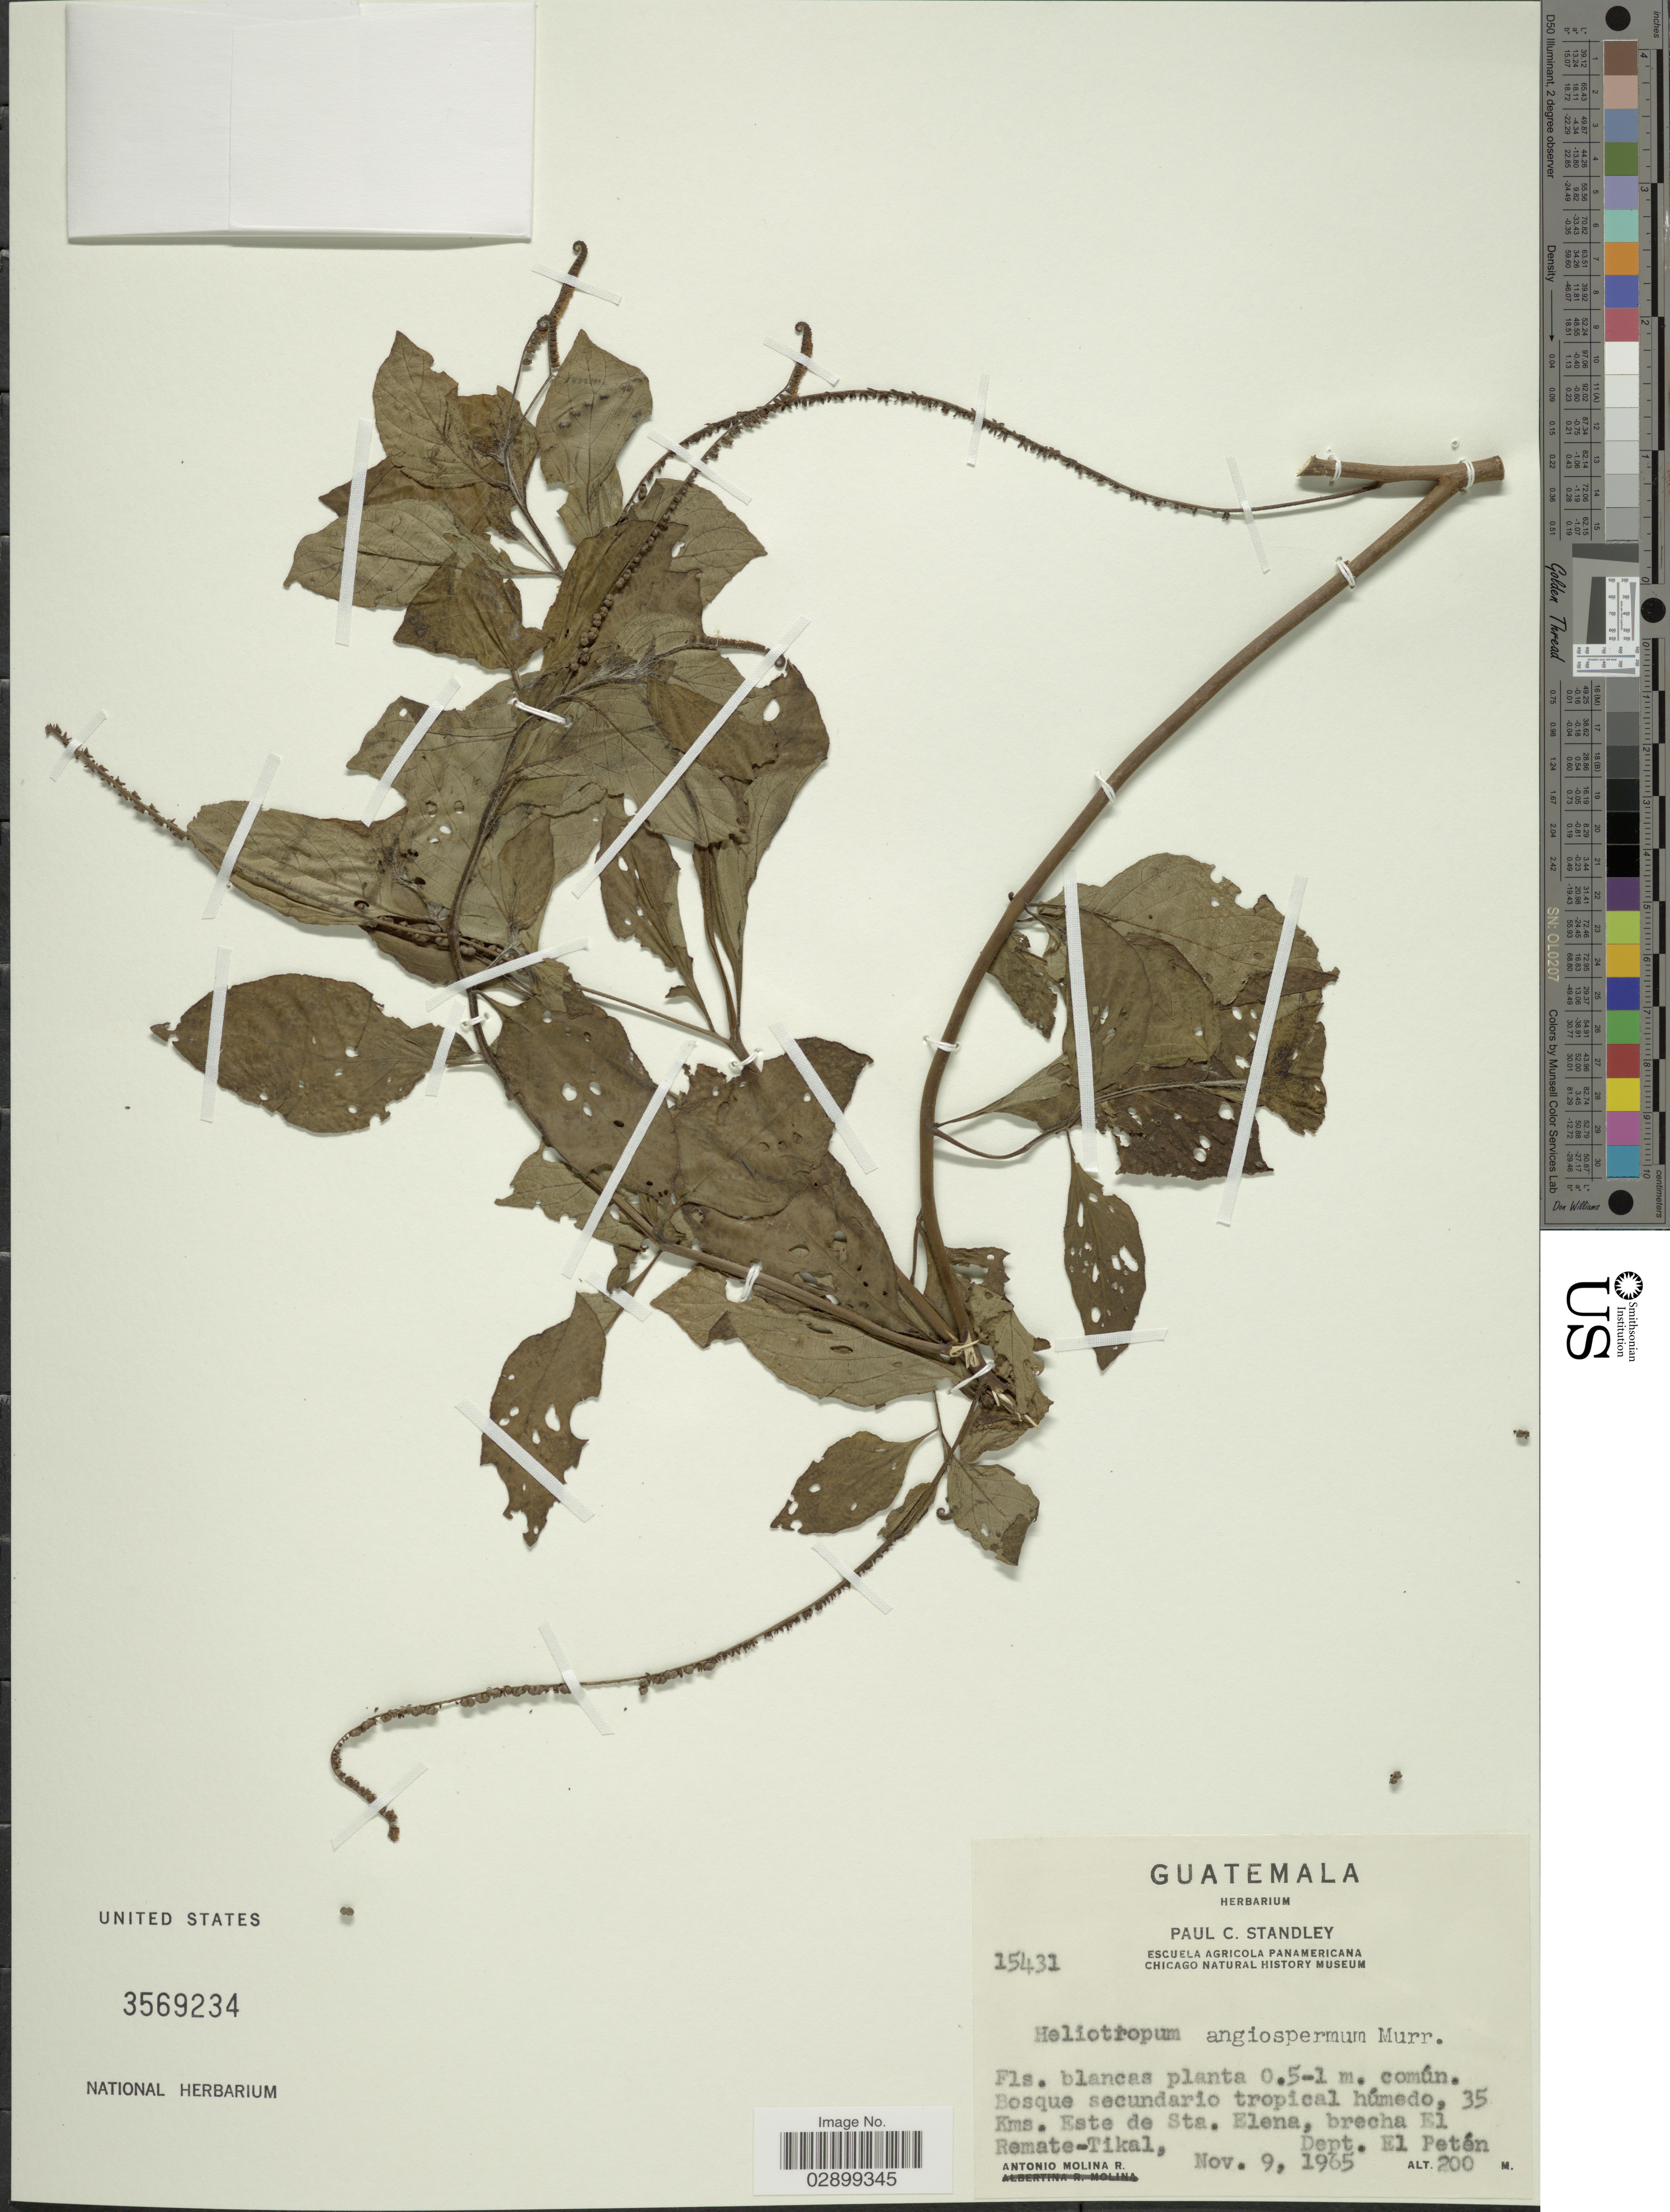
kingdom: Plantae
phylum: Tracheophyta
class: Magnoliopsida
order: Boraginales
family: Heliotropiaceae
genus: Heliotropium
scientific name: Heliotropium angiospermum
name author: Murray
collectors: A. Molina R.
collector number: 15431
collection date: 1965-11-09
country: Guatemala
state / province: El Petén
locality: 35 Kms. Este de Sta. Elena, brecha El Remate-Tikal, Dept. El Petén.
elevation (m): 200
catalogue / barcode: US 3569234